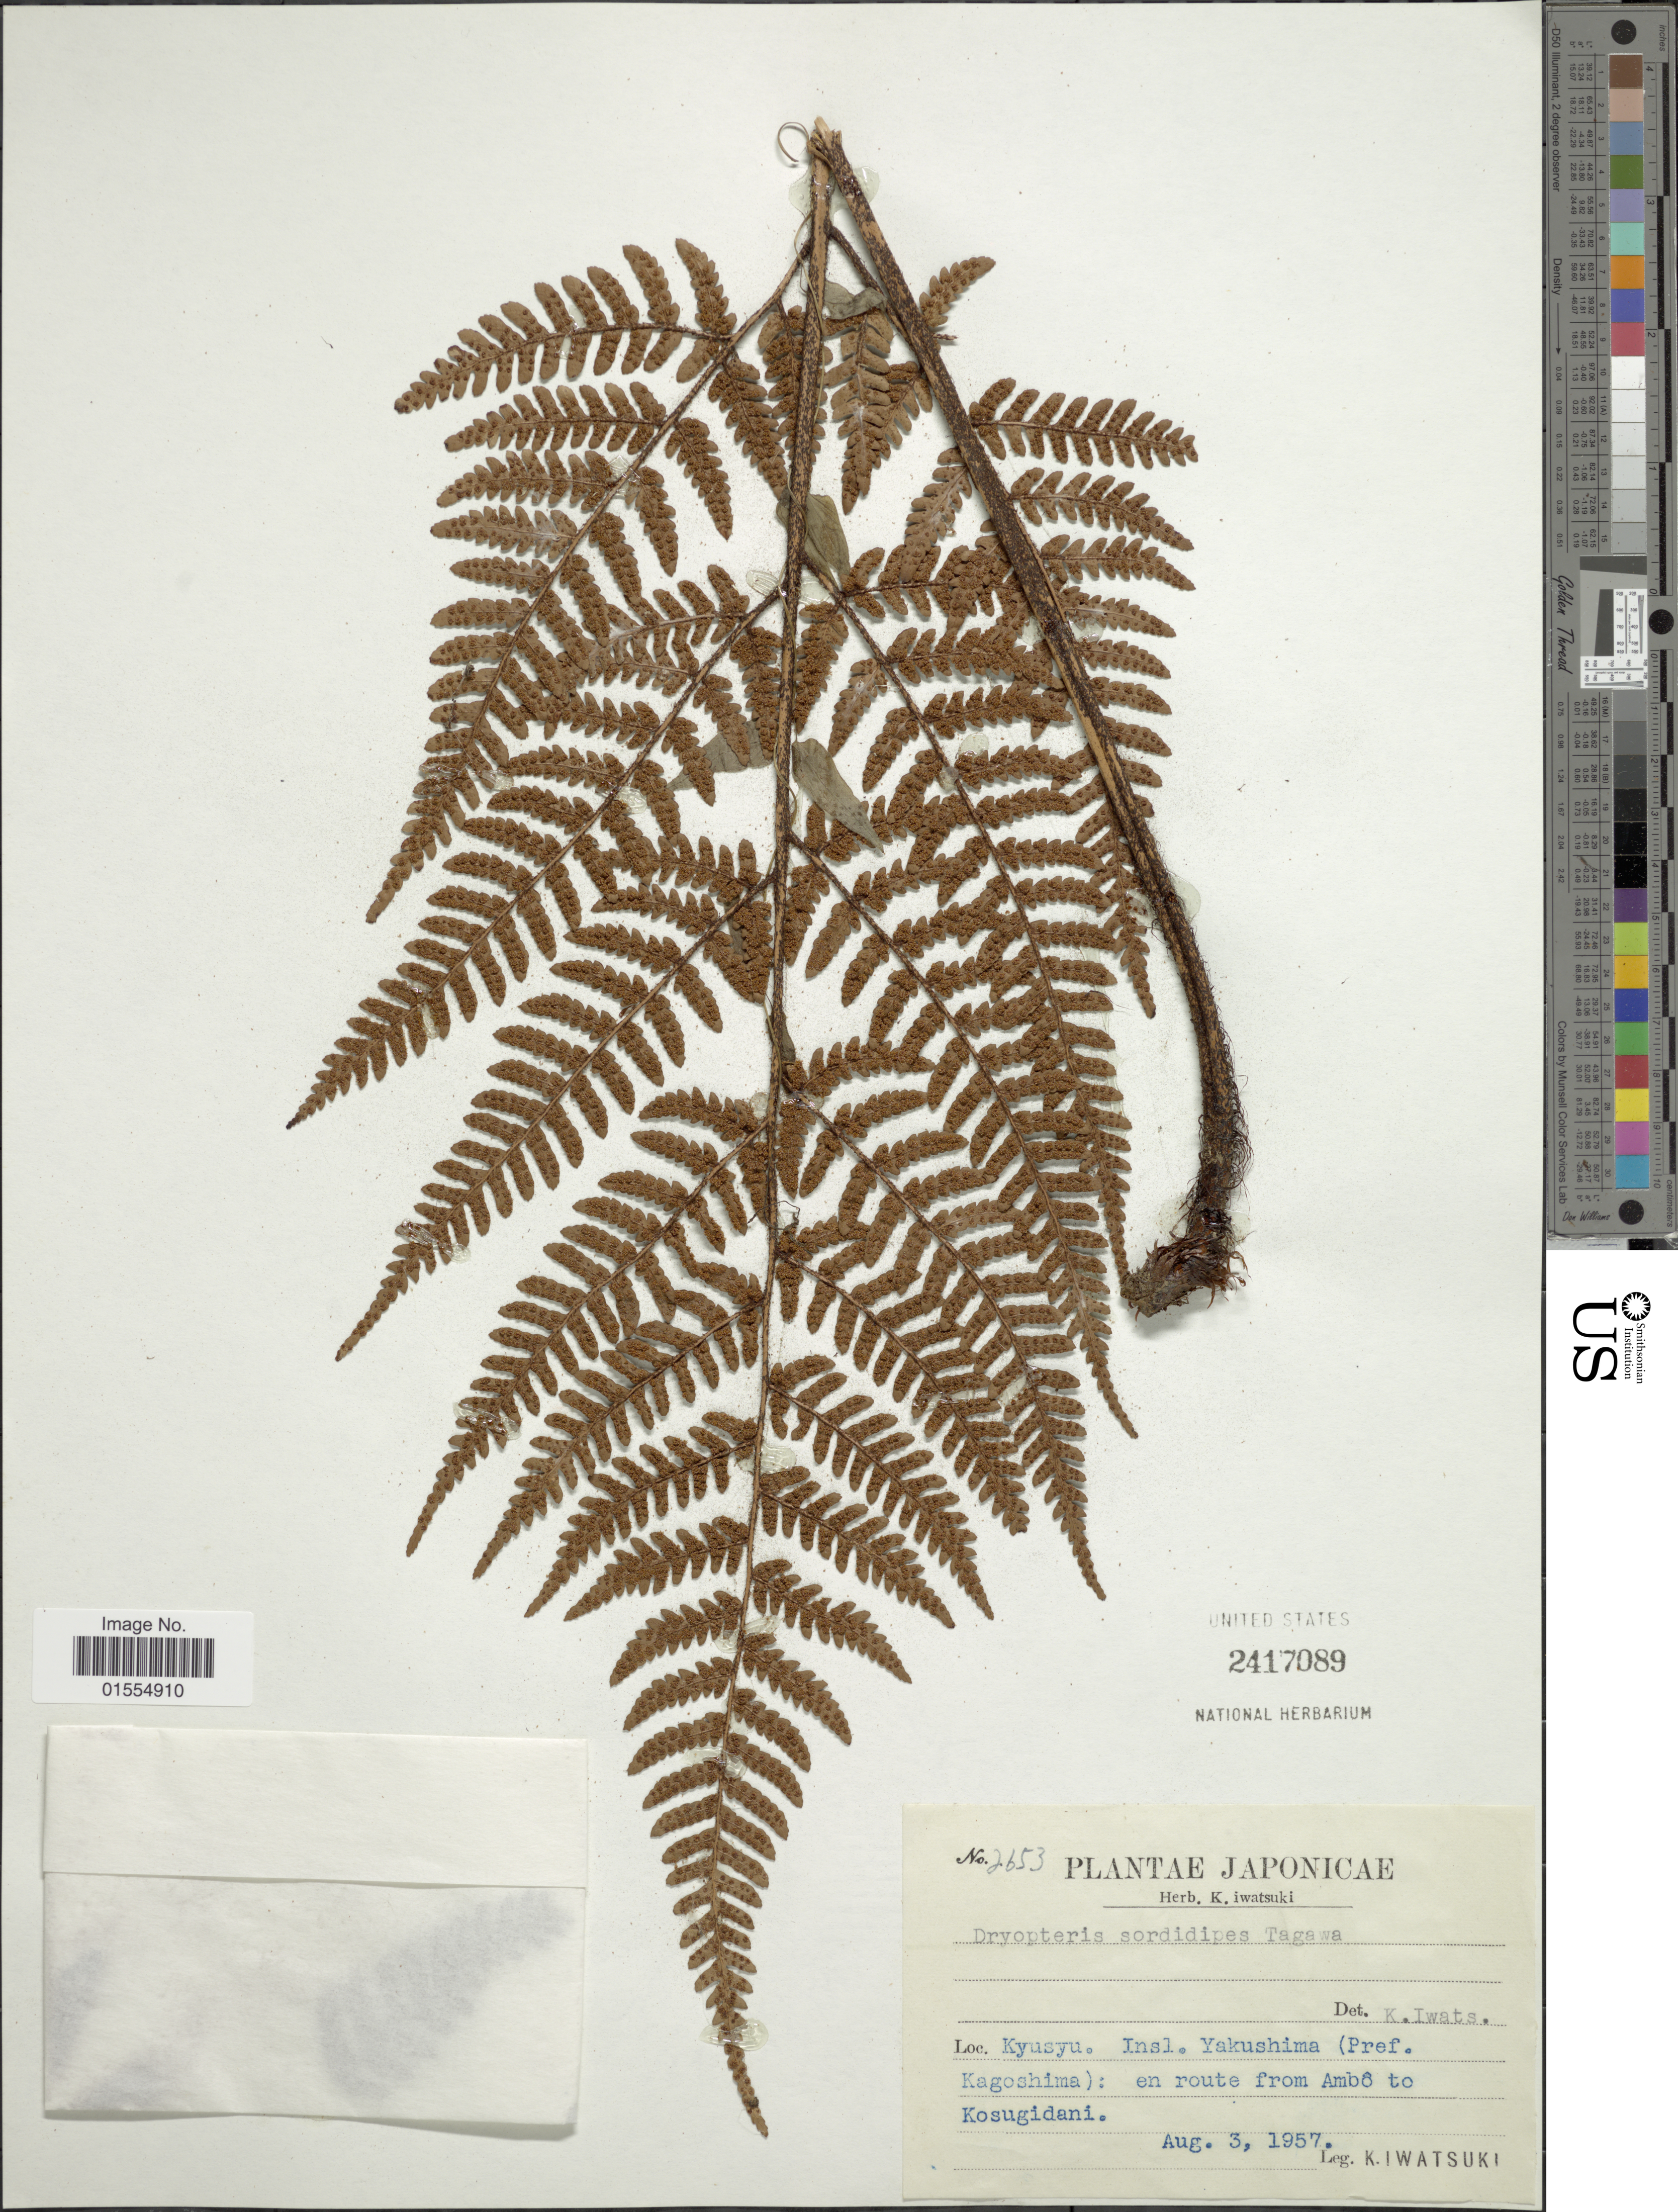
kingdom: Plantae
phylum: Tracheophyta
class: Polypodiopsida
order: Polypodiales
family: Dryopteridaceae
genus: Dryopteris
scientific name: Dryopteris sordidipes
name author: Tagawa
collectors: K. Iwatsuki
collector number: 2653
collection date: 1957-08-03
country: Japan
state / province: Kagosima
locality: Kyusyu, Insl. Yakushima (Pref. Kagoshima): en route from ambo to Kosugidani, Japonicae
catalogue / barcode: US 2417089